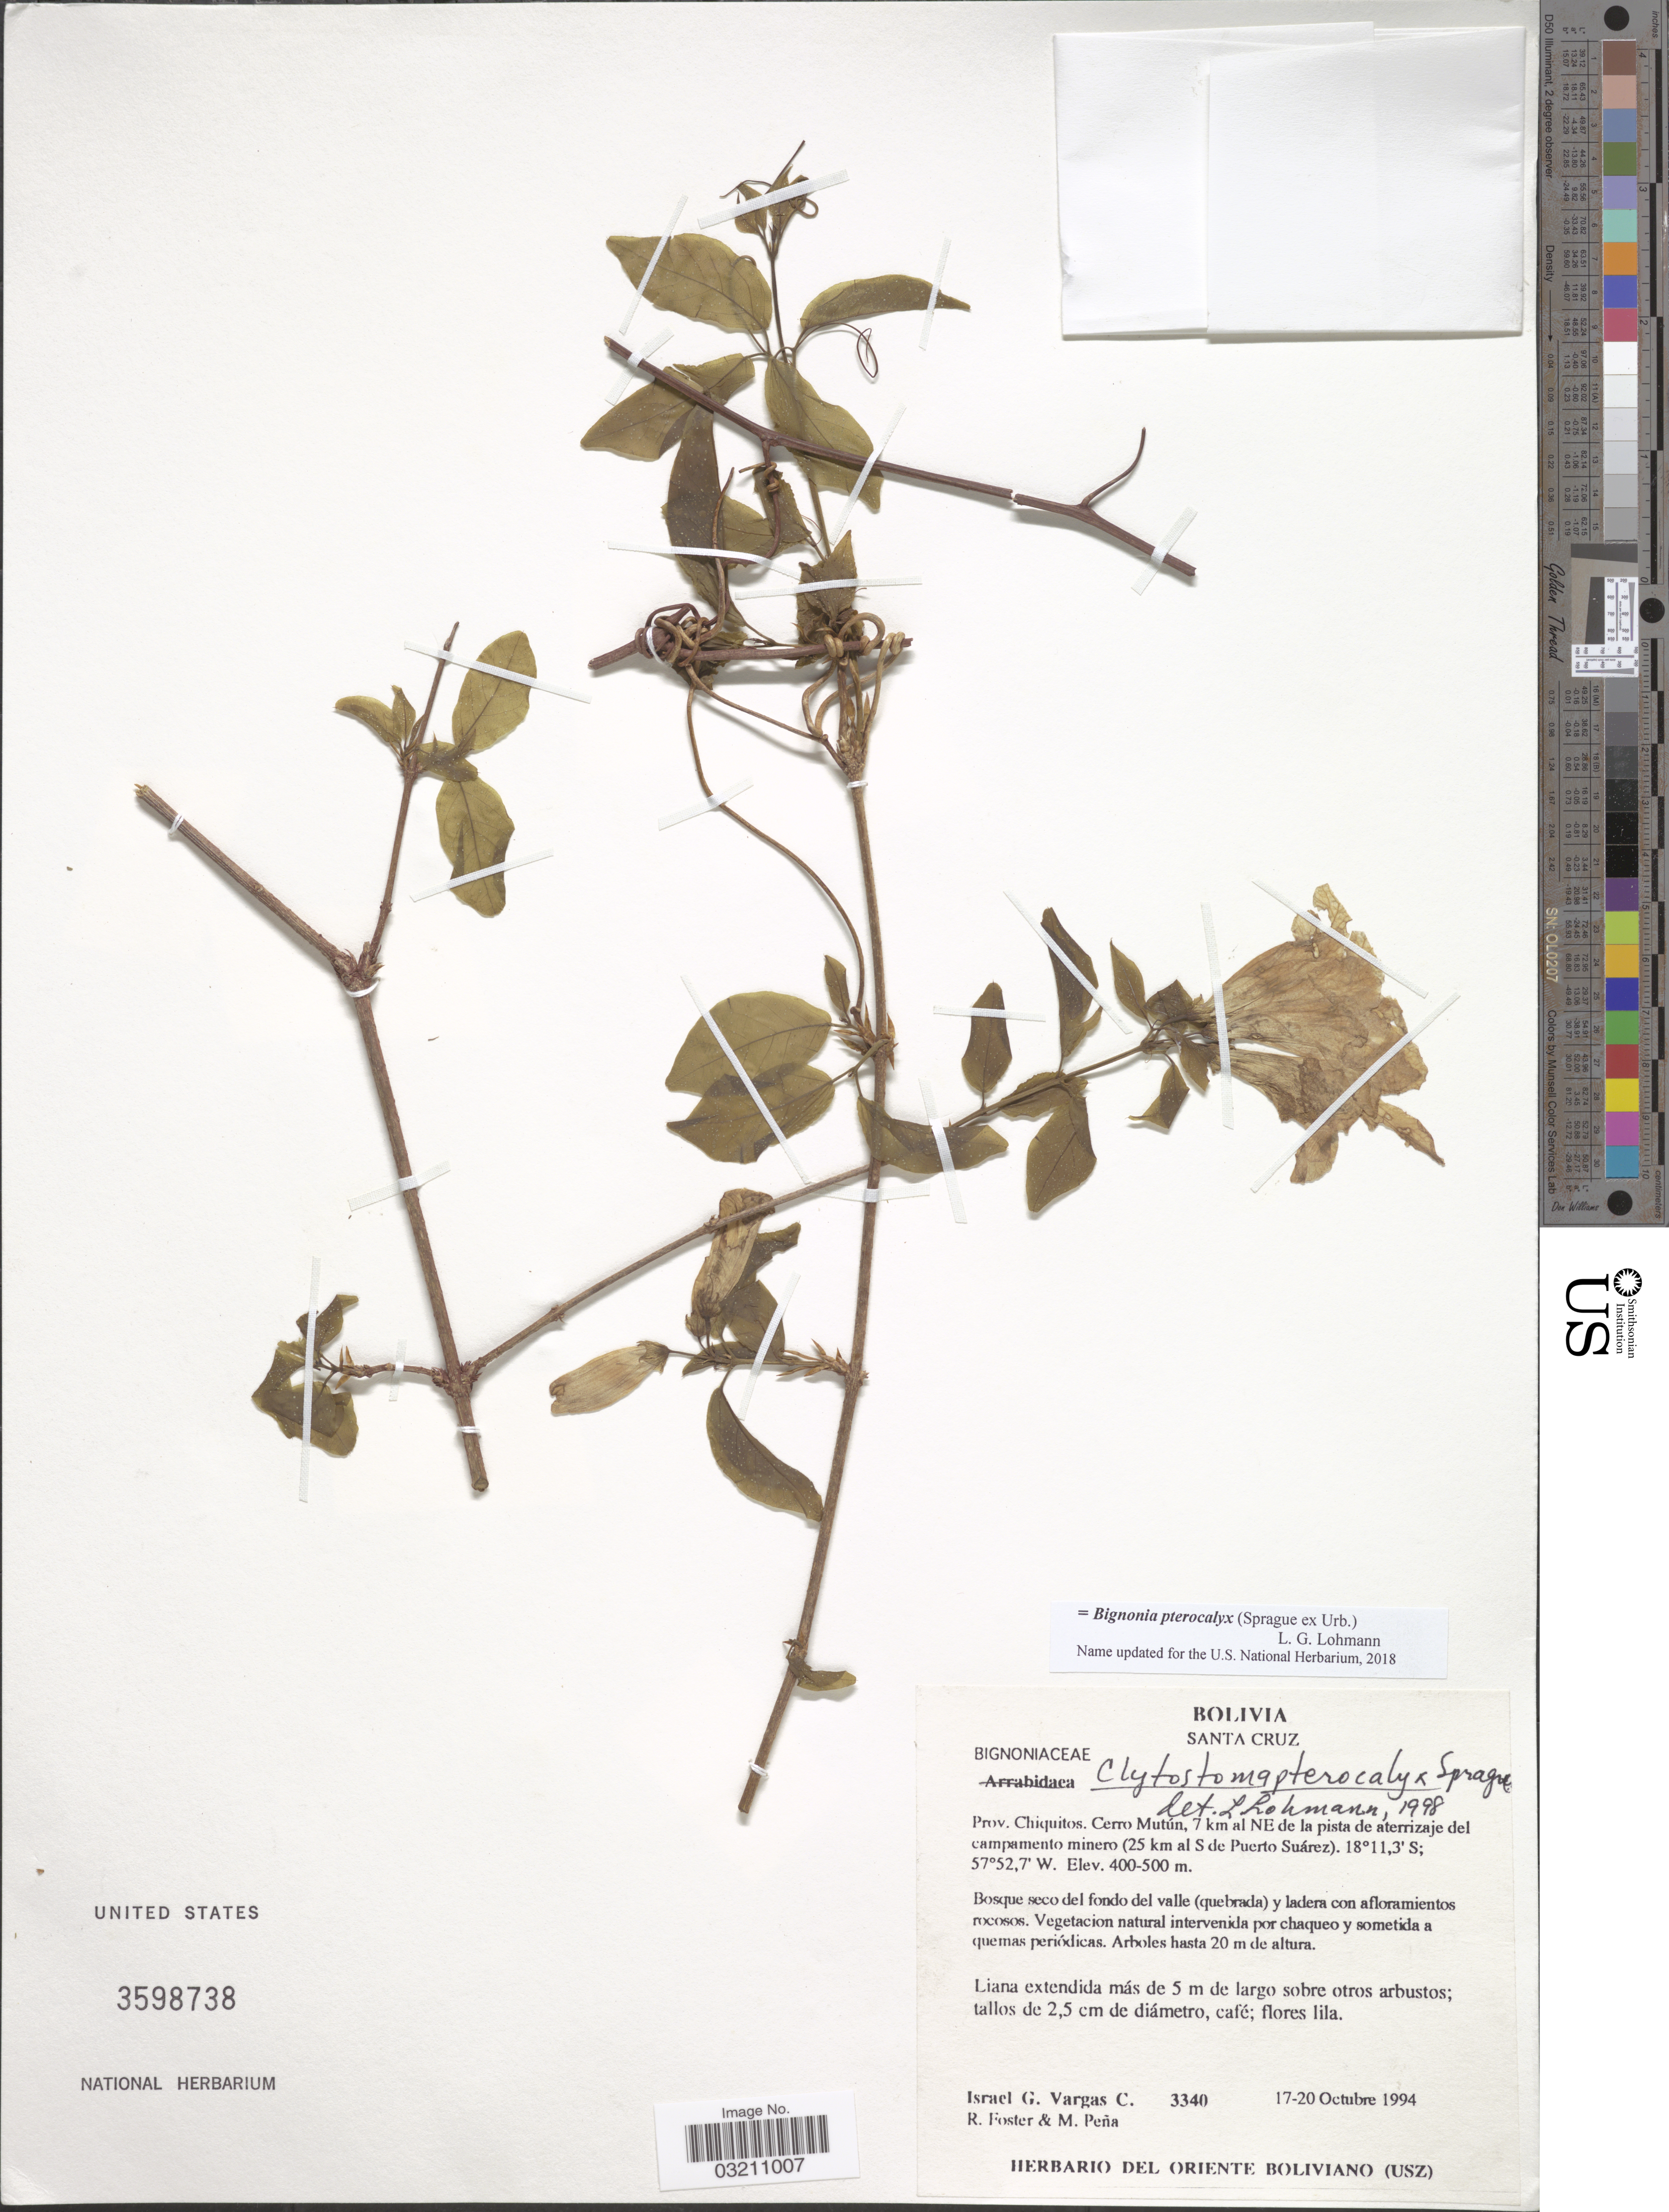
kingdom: Plantae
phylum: Tracheophyta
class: Magnoliopsida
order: Lamiales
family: Bignoniaceae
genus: Bignonia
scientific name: Bignonia pterocalyx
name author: (Sprague ex Urb.) L.G. Lohmann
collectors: I. Vargas C., R. Foster & M. Peña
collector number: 3340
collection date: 1994-10-17/1994-10-20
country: Argentina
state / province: Santa Cruz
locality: Prov. Chiquitos. Cerro Mutún, 7 km al NE de la pista de aterrizaje del campamento minero (25 km al S de Puerto Suárez).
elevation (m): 400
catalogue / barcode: US 3598738